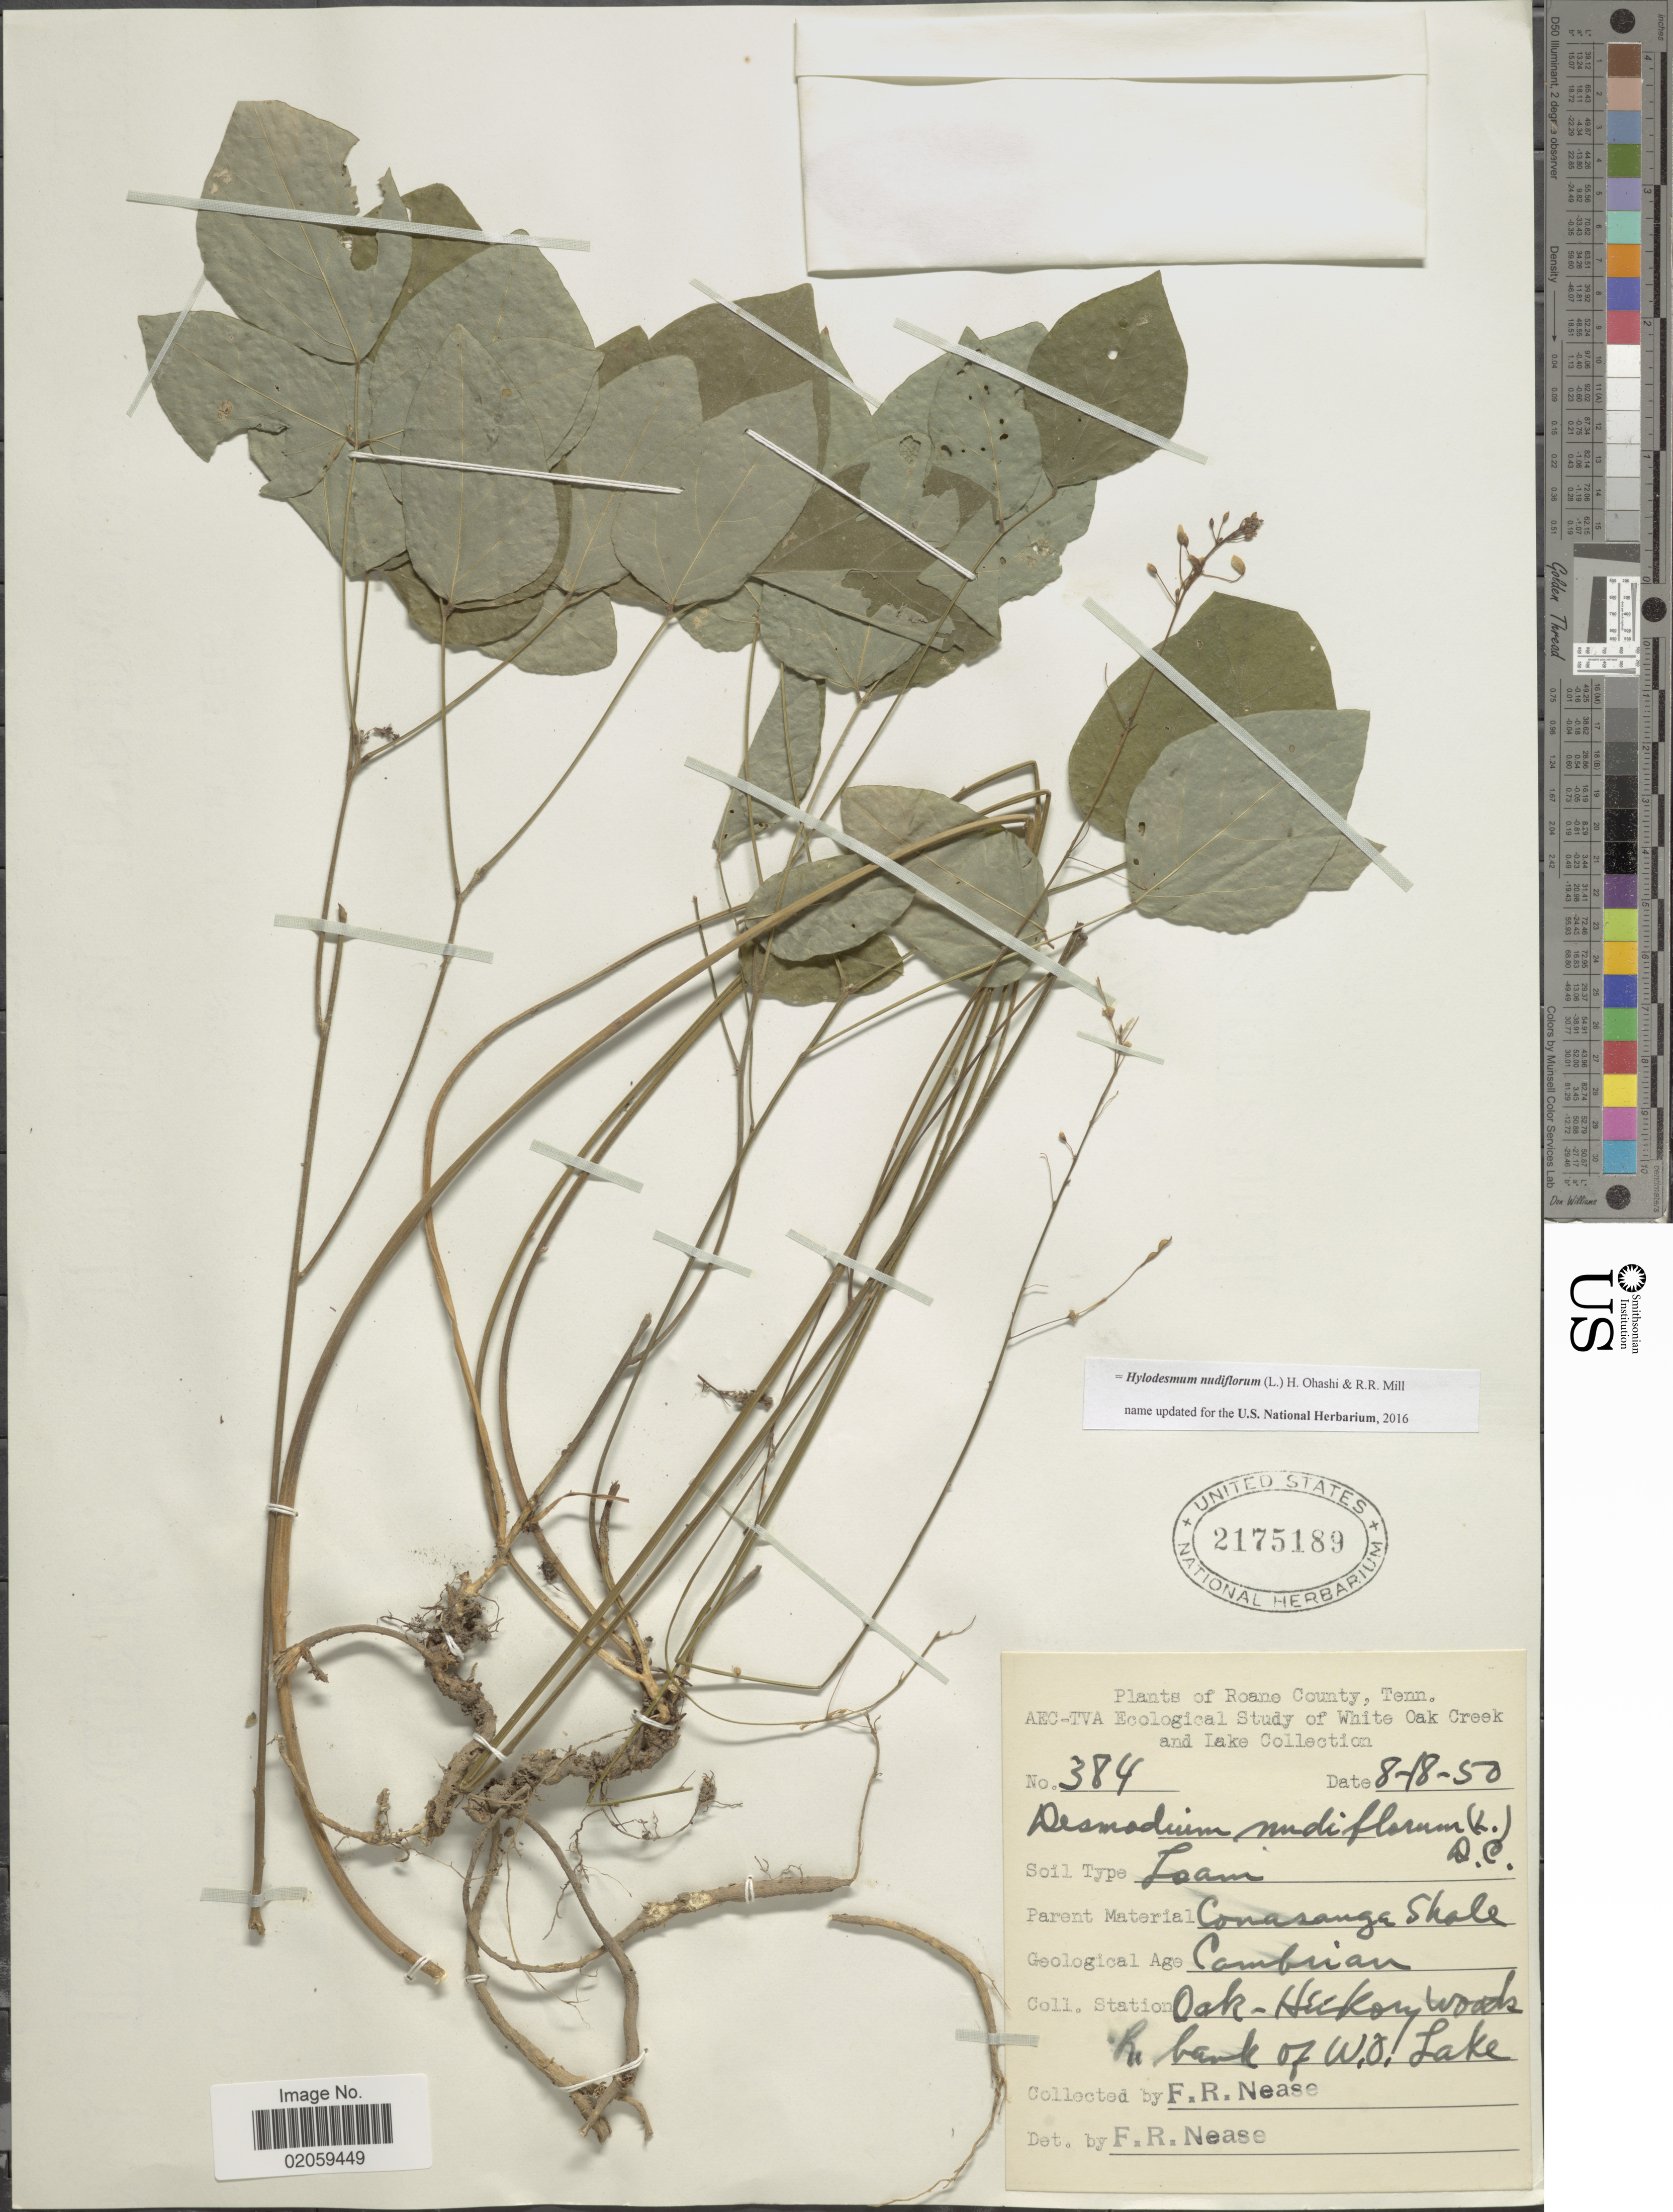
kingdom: Plantae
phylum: Tracheophyta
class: Magnoliopsida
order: Fabales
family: Fabaceae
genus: Hylodesmum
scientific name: Hylodesmum nudiflorum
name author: (L.) H. Ohashi & R.R. Mill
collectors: F. Nease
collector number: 384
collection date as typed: Transcribed d/m/y: 18/8/50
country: United States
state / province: Tennessee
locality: Roane County, Tenn., White Oak Creek and Lake, Oak-Hickory woods, R bank of W.O. Lake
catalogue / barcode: US 2175189